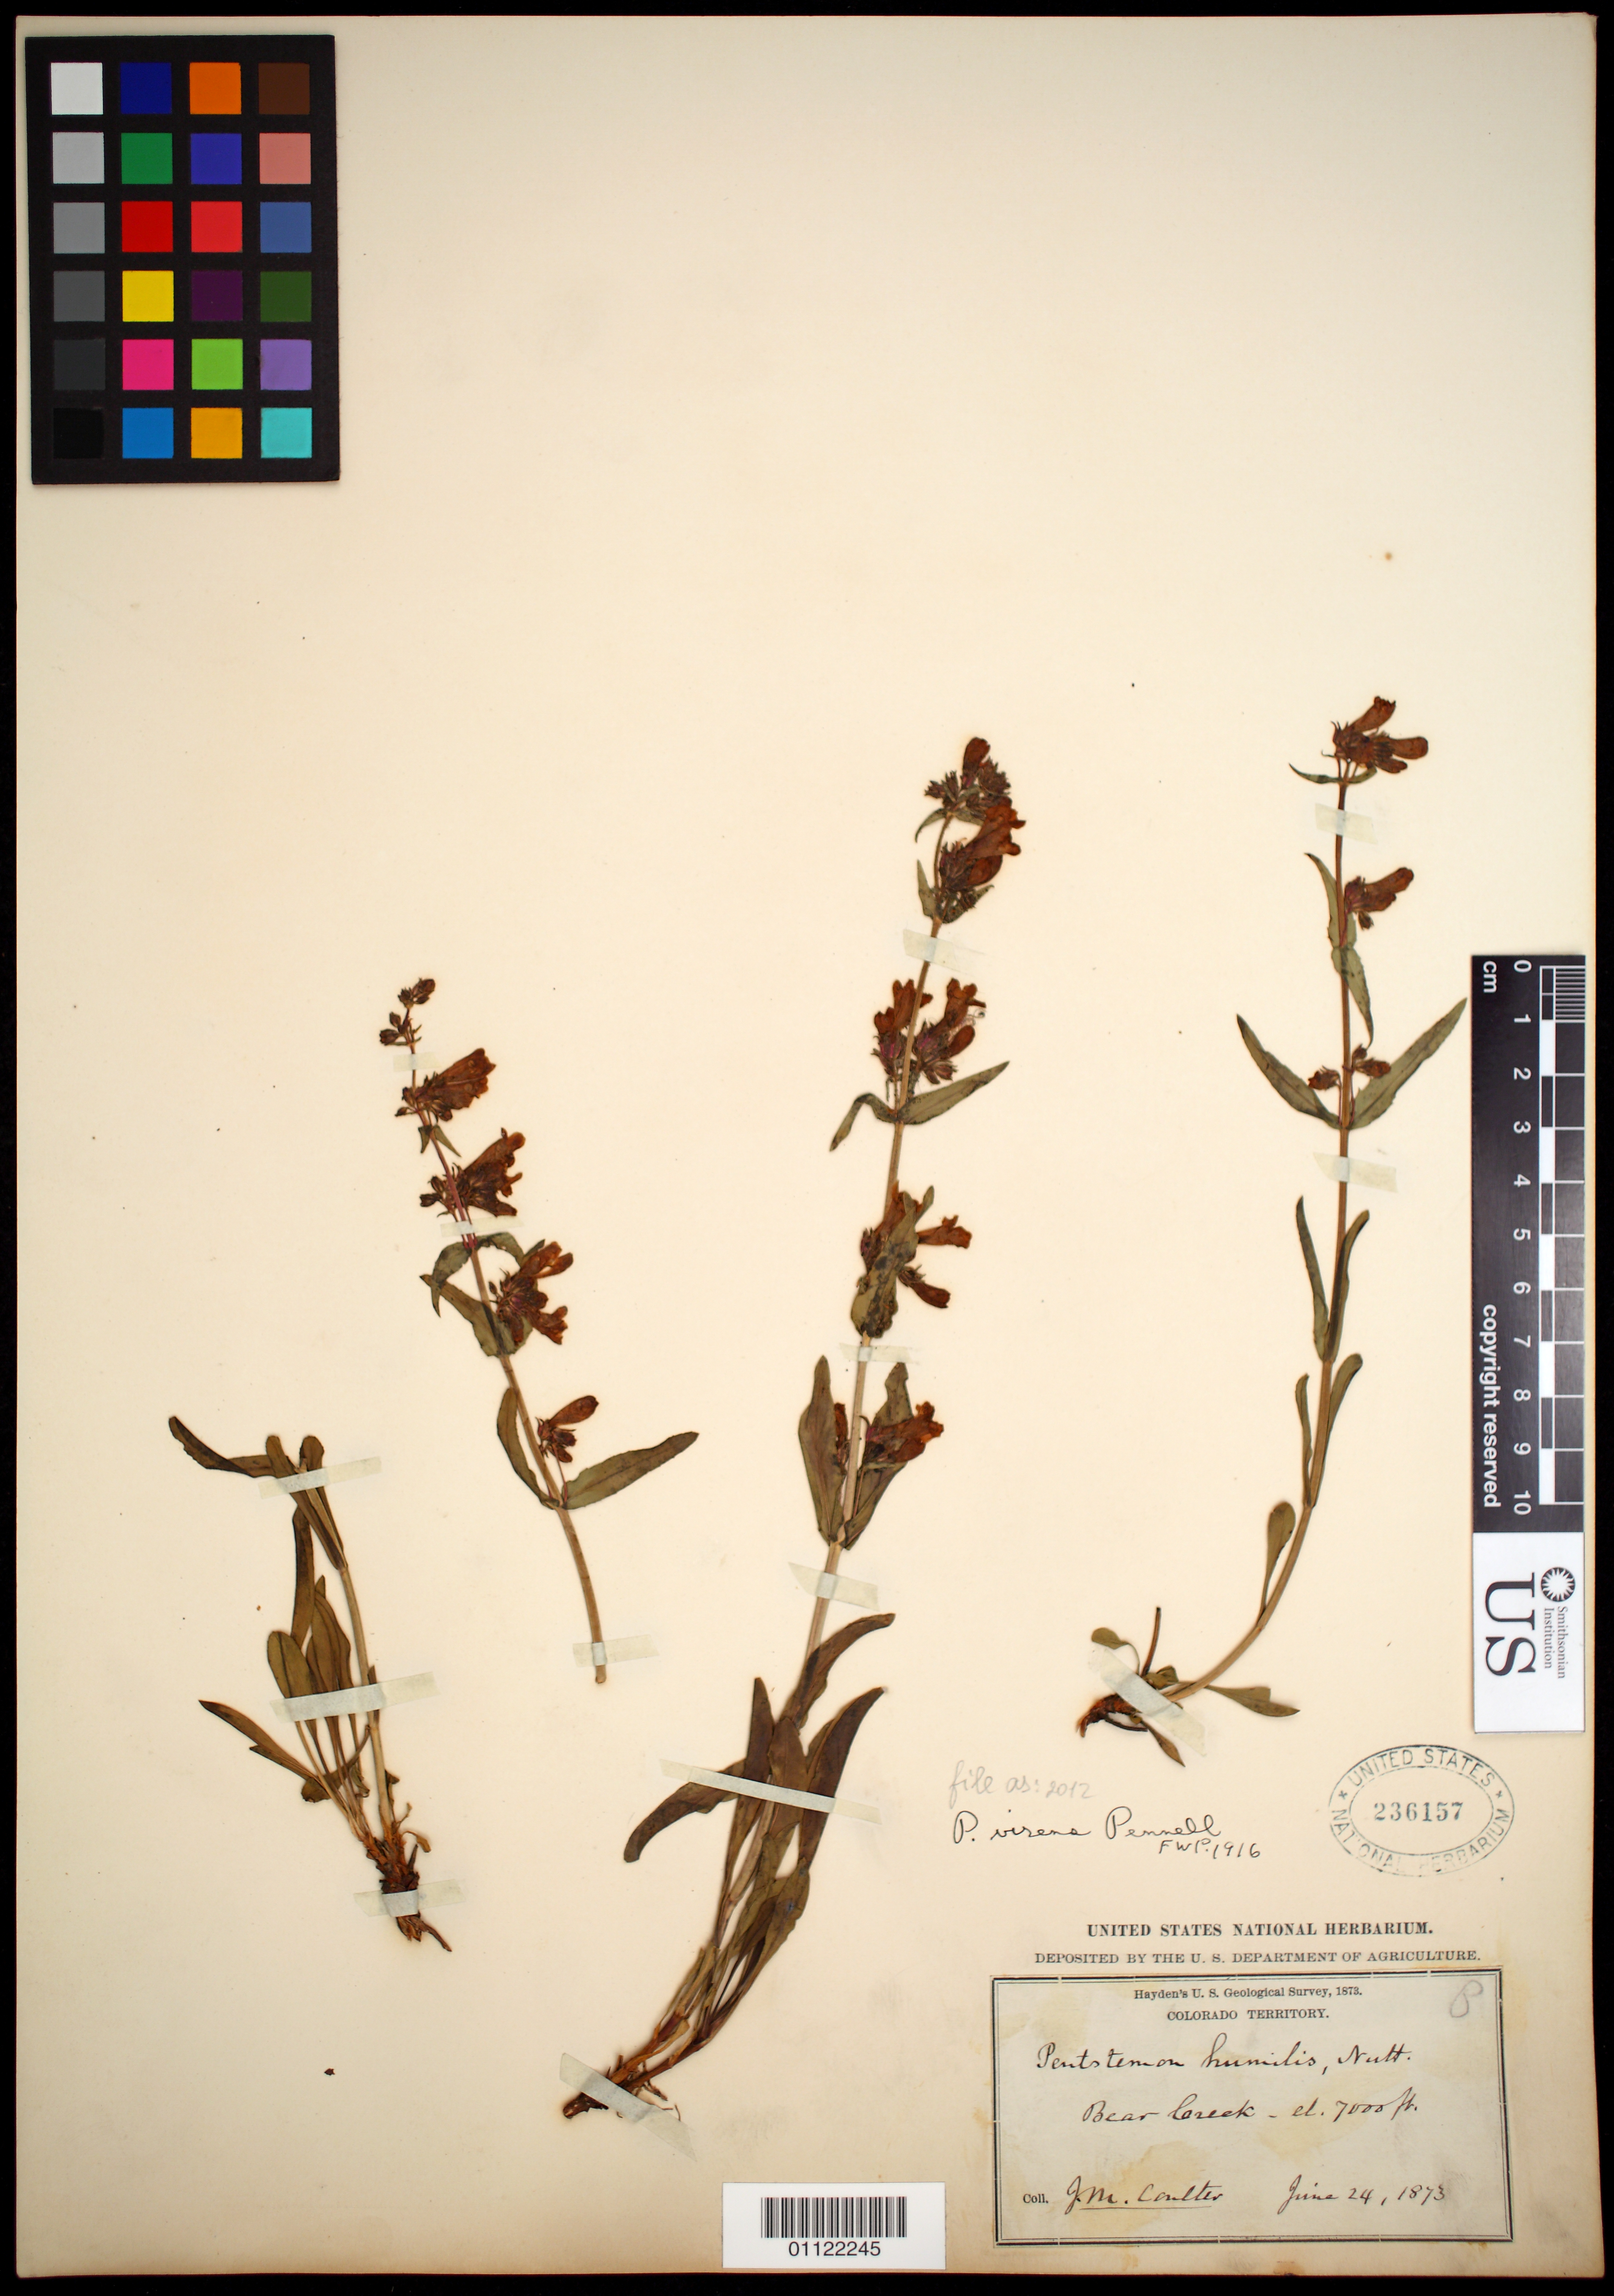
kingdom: Plantae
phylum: Tracheophyta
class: Magnoliopsida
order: Lamiales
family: Plantaginaceae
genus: Penstemon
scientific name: Penstemon virens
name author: Pennell ex Rydb.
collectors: J. M. Coulter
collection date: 1873-06-24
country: United States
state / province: Colorado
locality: Bear Creek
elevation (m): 2134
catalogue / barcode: US 236157